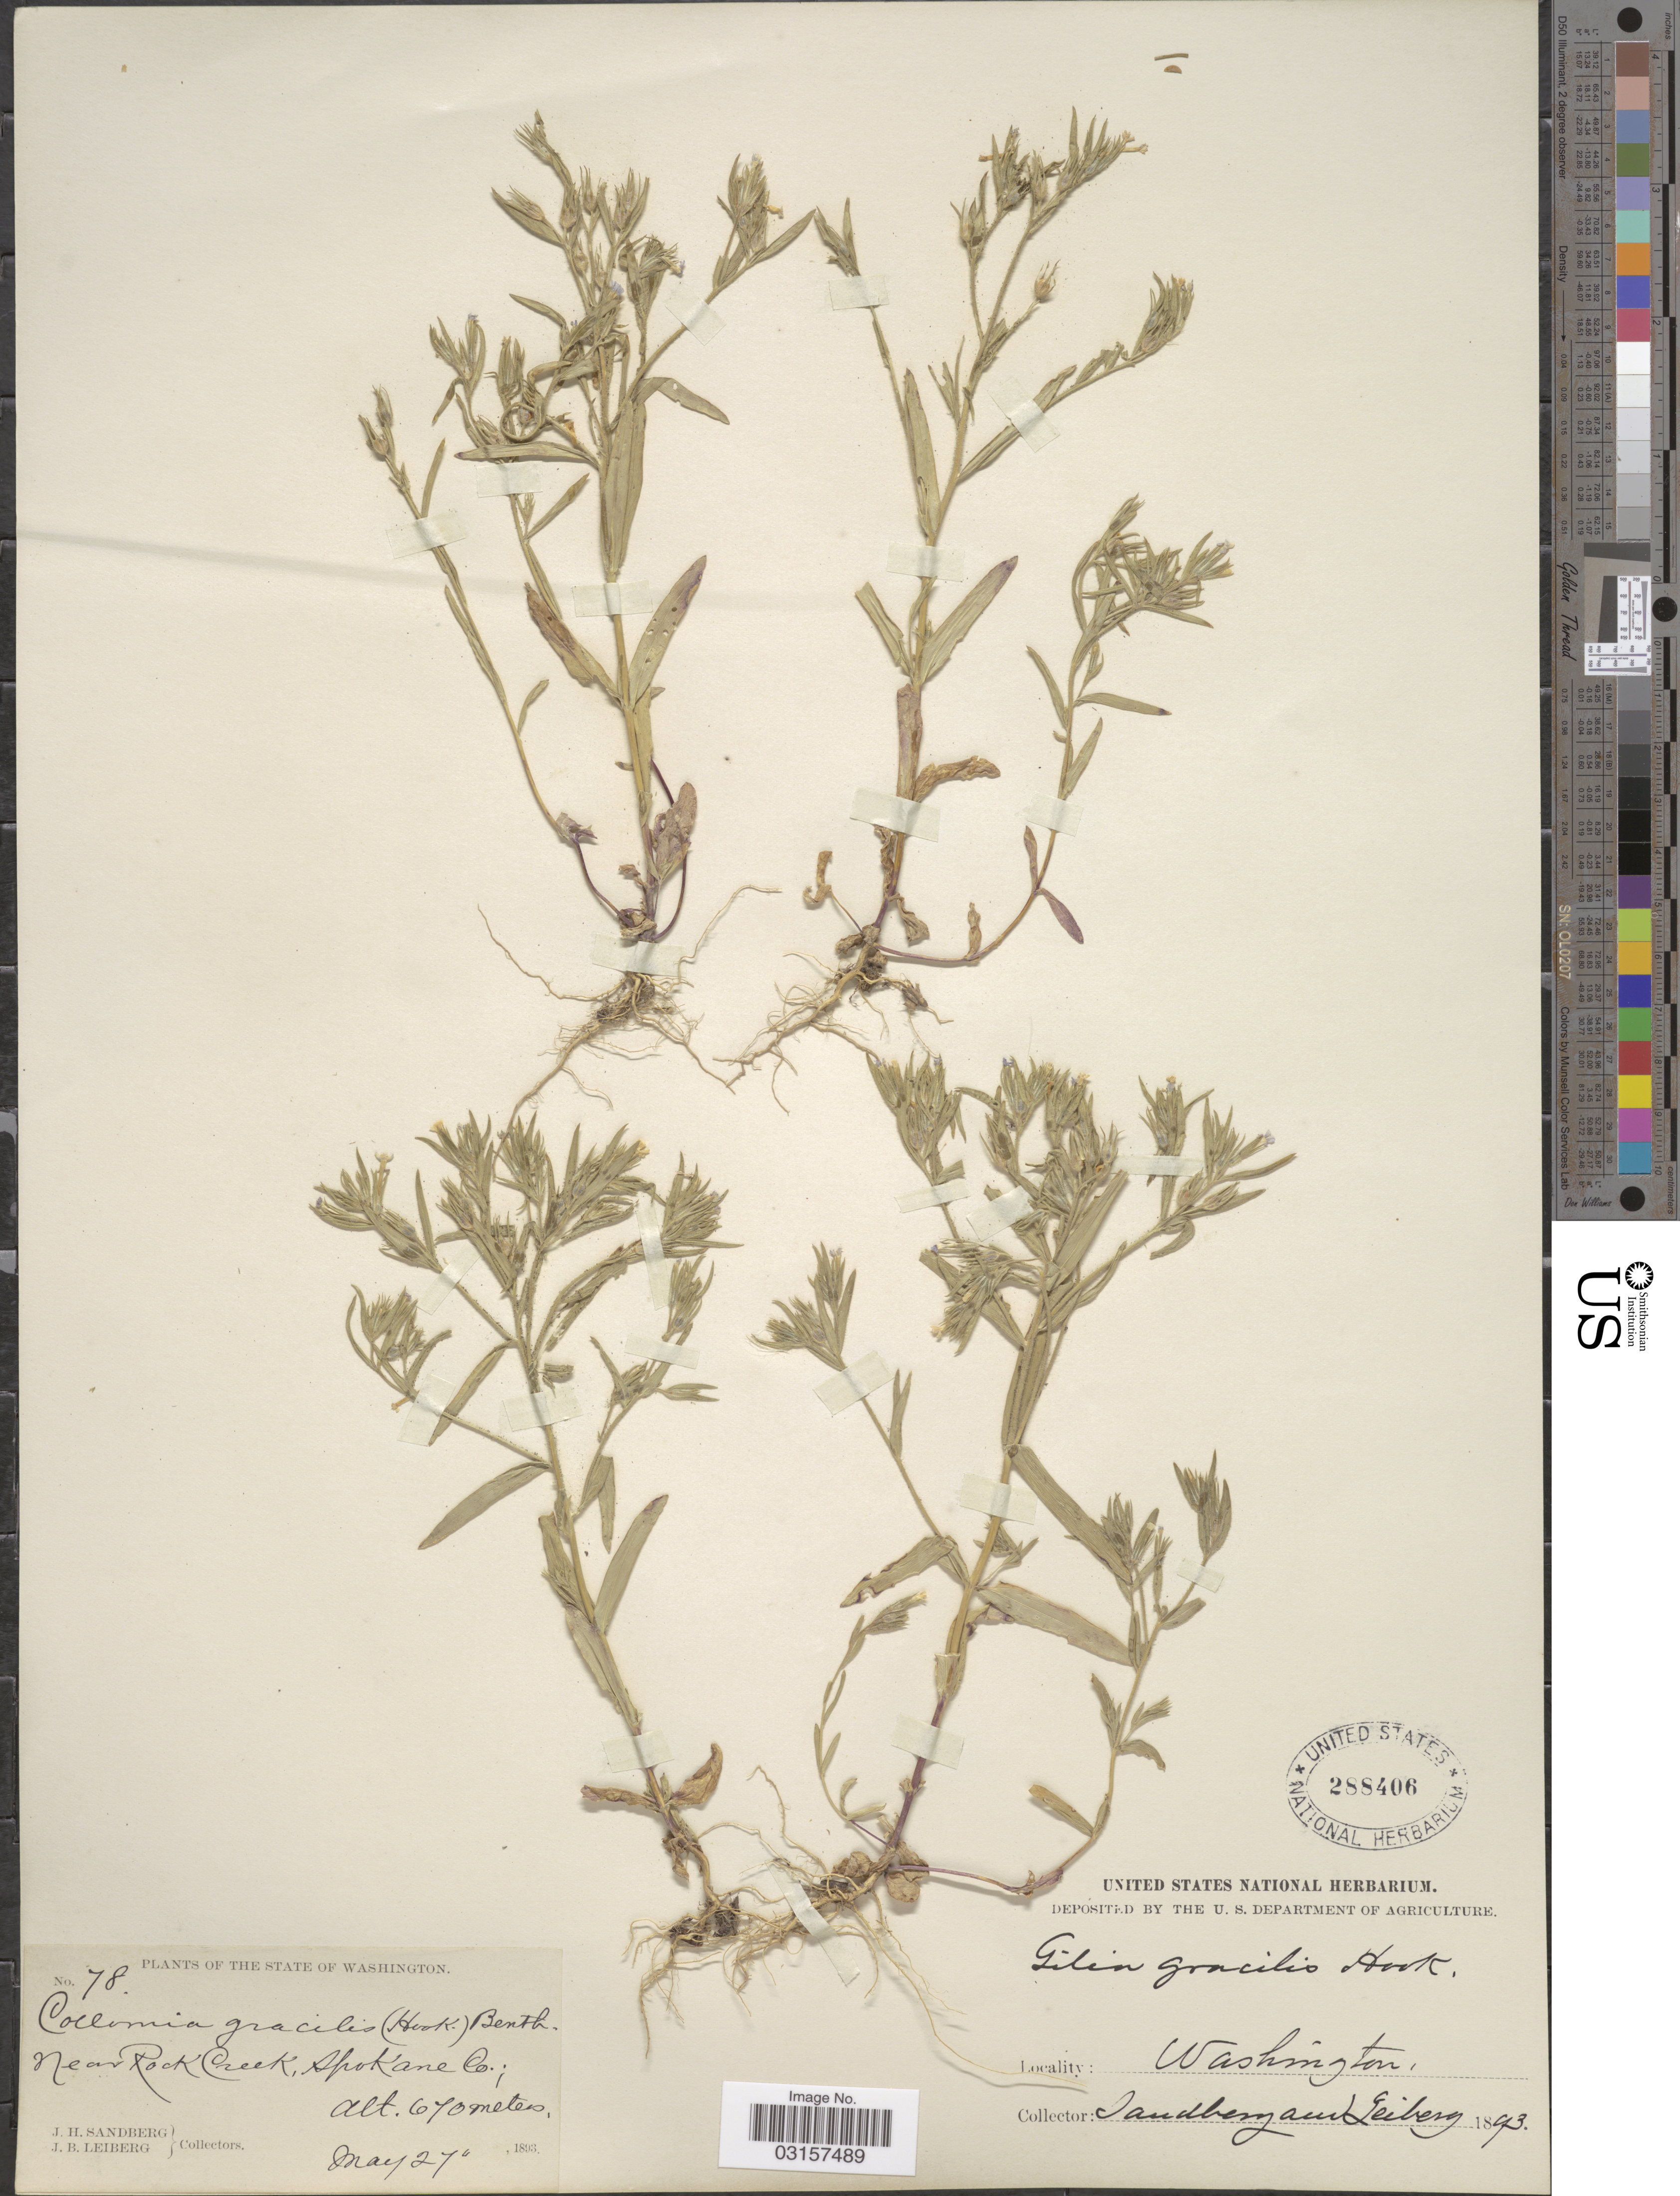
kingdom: Plantae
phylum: Tracheophyta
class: Magnoliopsida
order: Ericales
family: Polemoniaceae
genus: Microsteris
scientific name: Microsteris gracilis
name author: (Hook.) Greene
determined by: (US) Smithsonian Institution - National Museum of Natural History - Department of Botany (UNITED STATES)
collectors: J. H. Sandberg & J. B. Leiberg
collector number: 78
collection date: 1893-05-27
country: United States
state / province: Washington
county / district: Spokane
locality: Near Rock Creek, Spokane Co.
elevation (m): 670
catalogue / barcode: US 288406